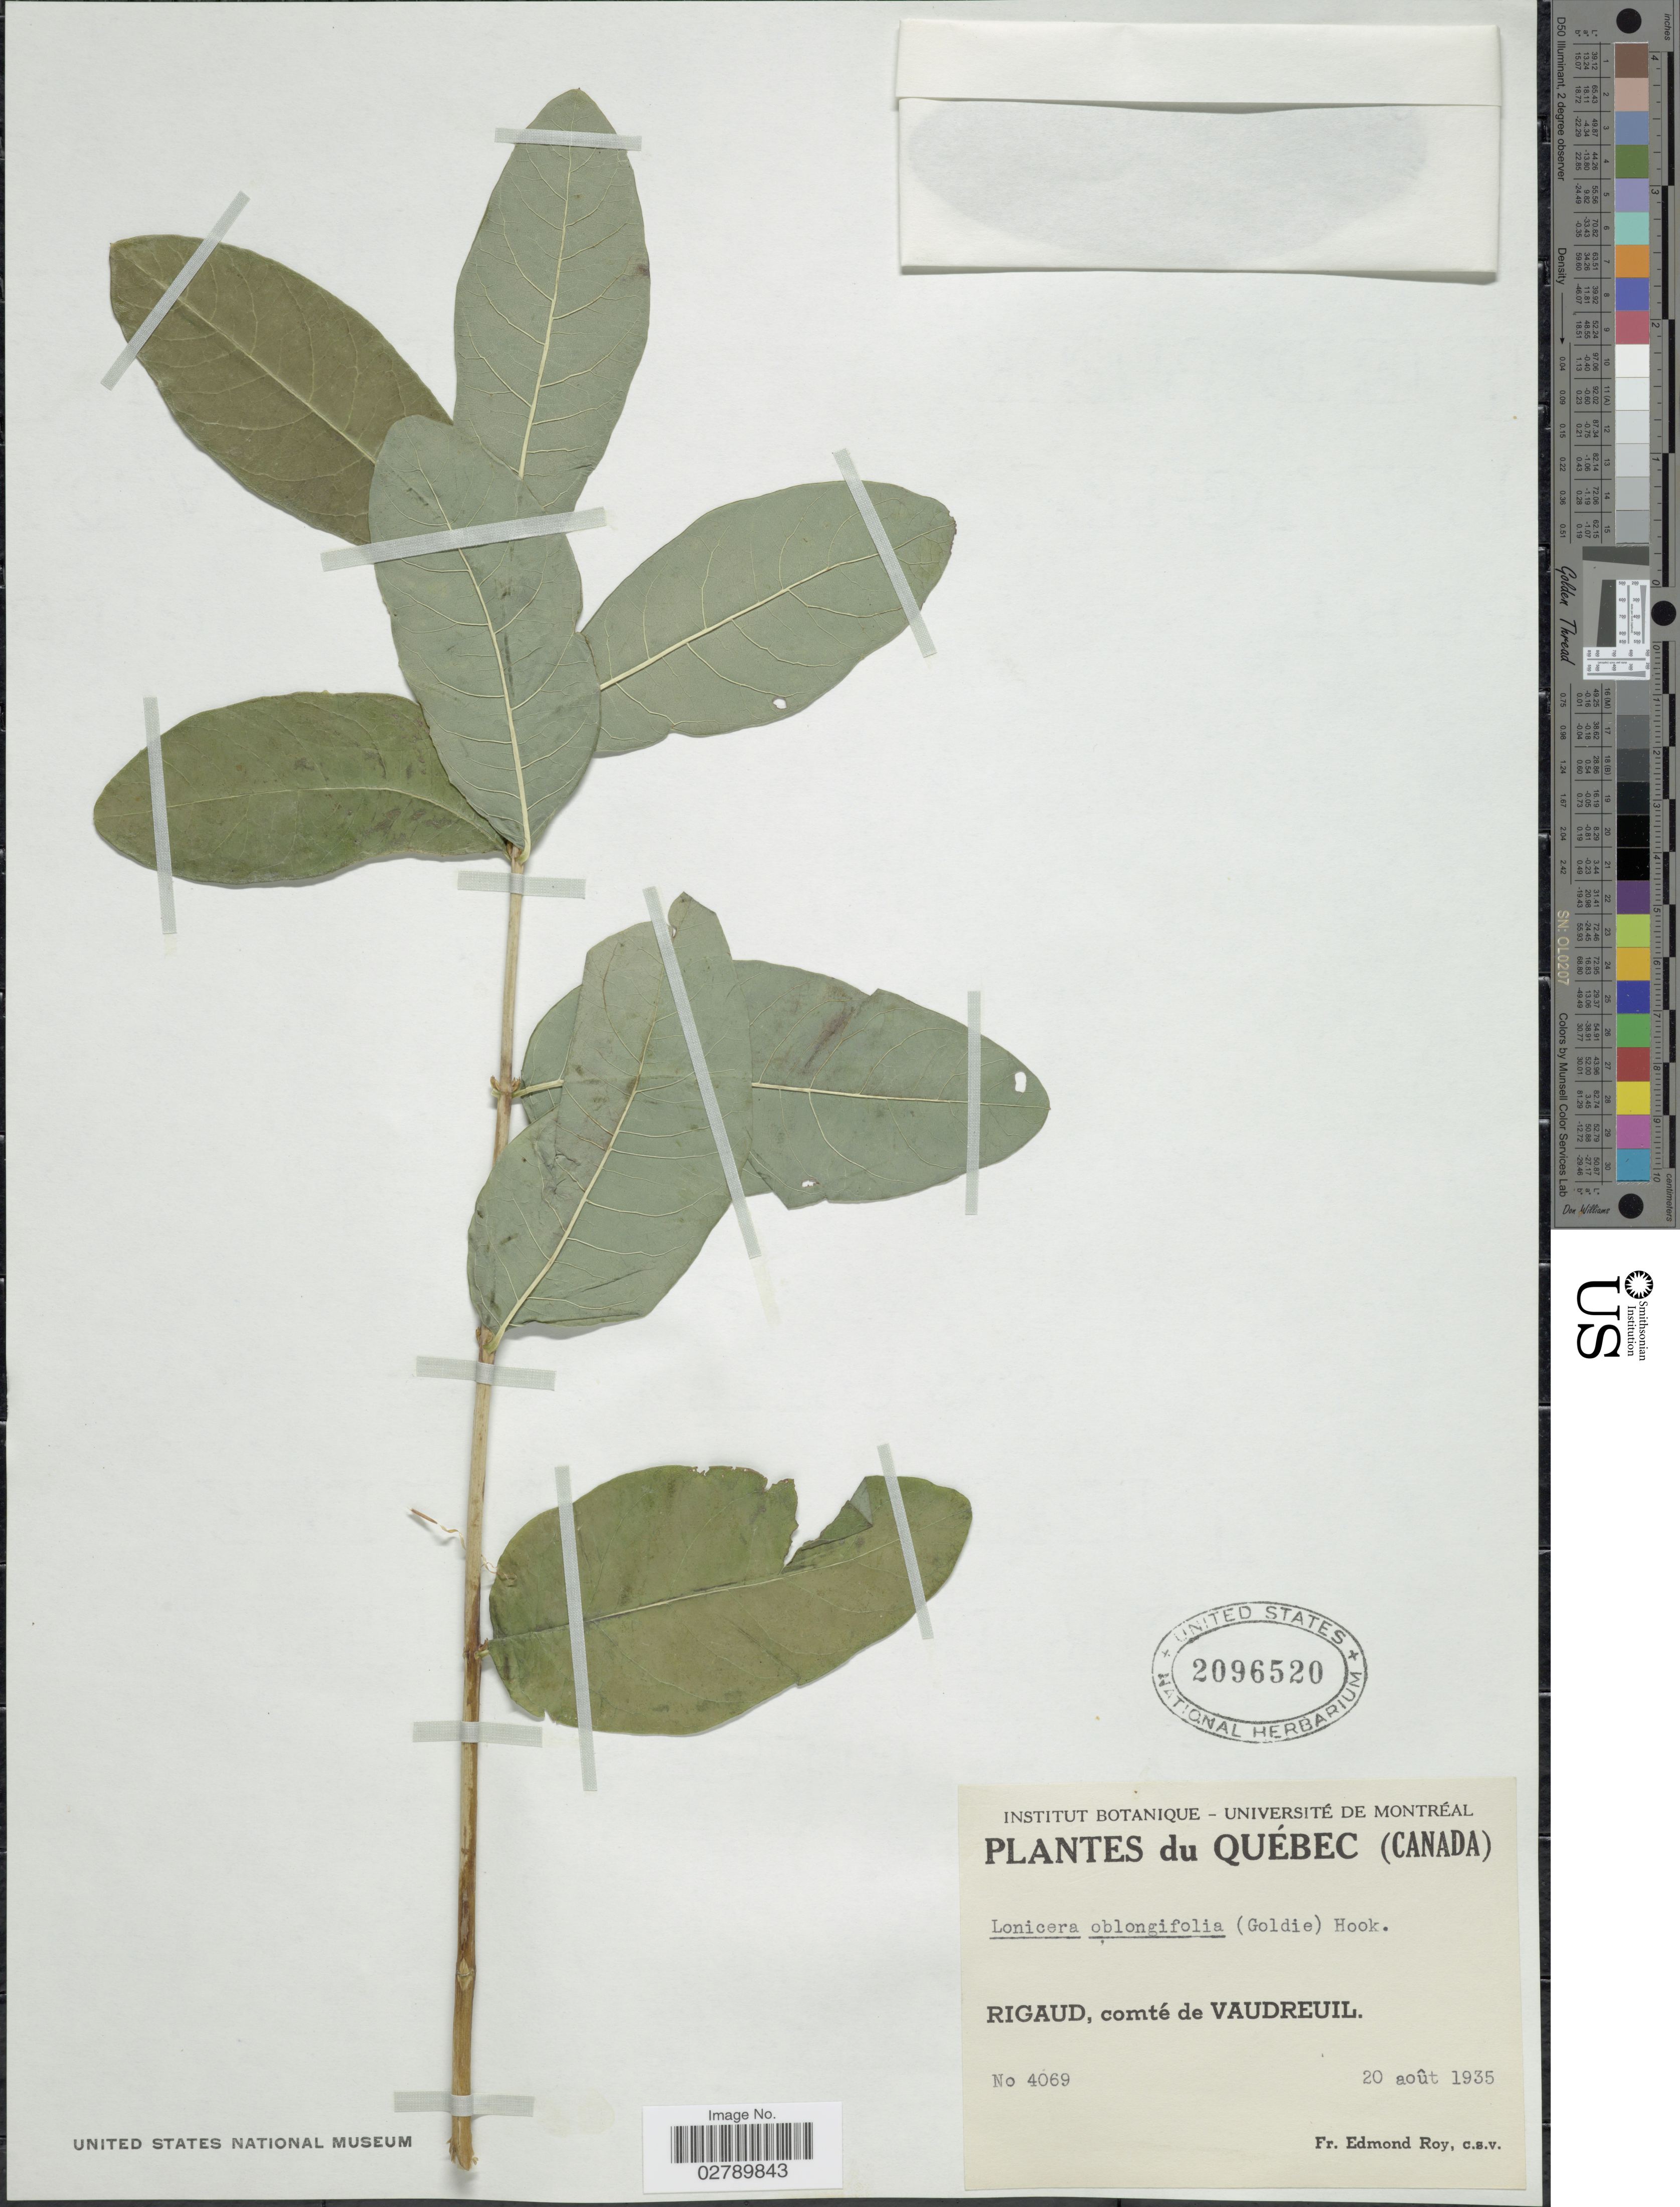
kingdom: Plantae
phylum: Tracheophyta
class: Magnoliopsida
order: Dipsacales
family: Caprifoliaceae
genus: Lonicera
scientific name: Lonicera oblongifolia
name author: Hook.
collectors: E. Roy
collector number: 4069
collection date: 1935-08-20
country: Canada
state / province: Quebec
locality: Rigaud, comté de Vaudreuil.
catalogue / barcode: US 2096520